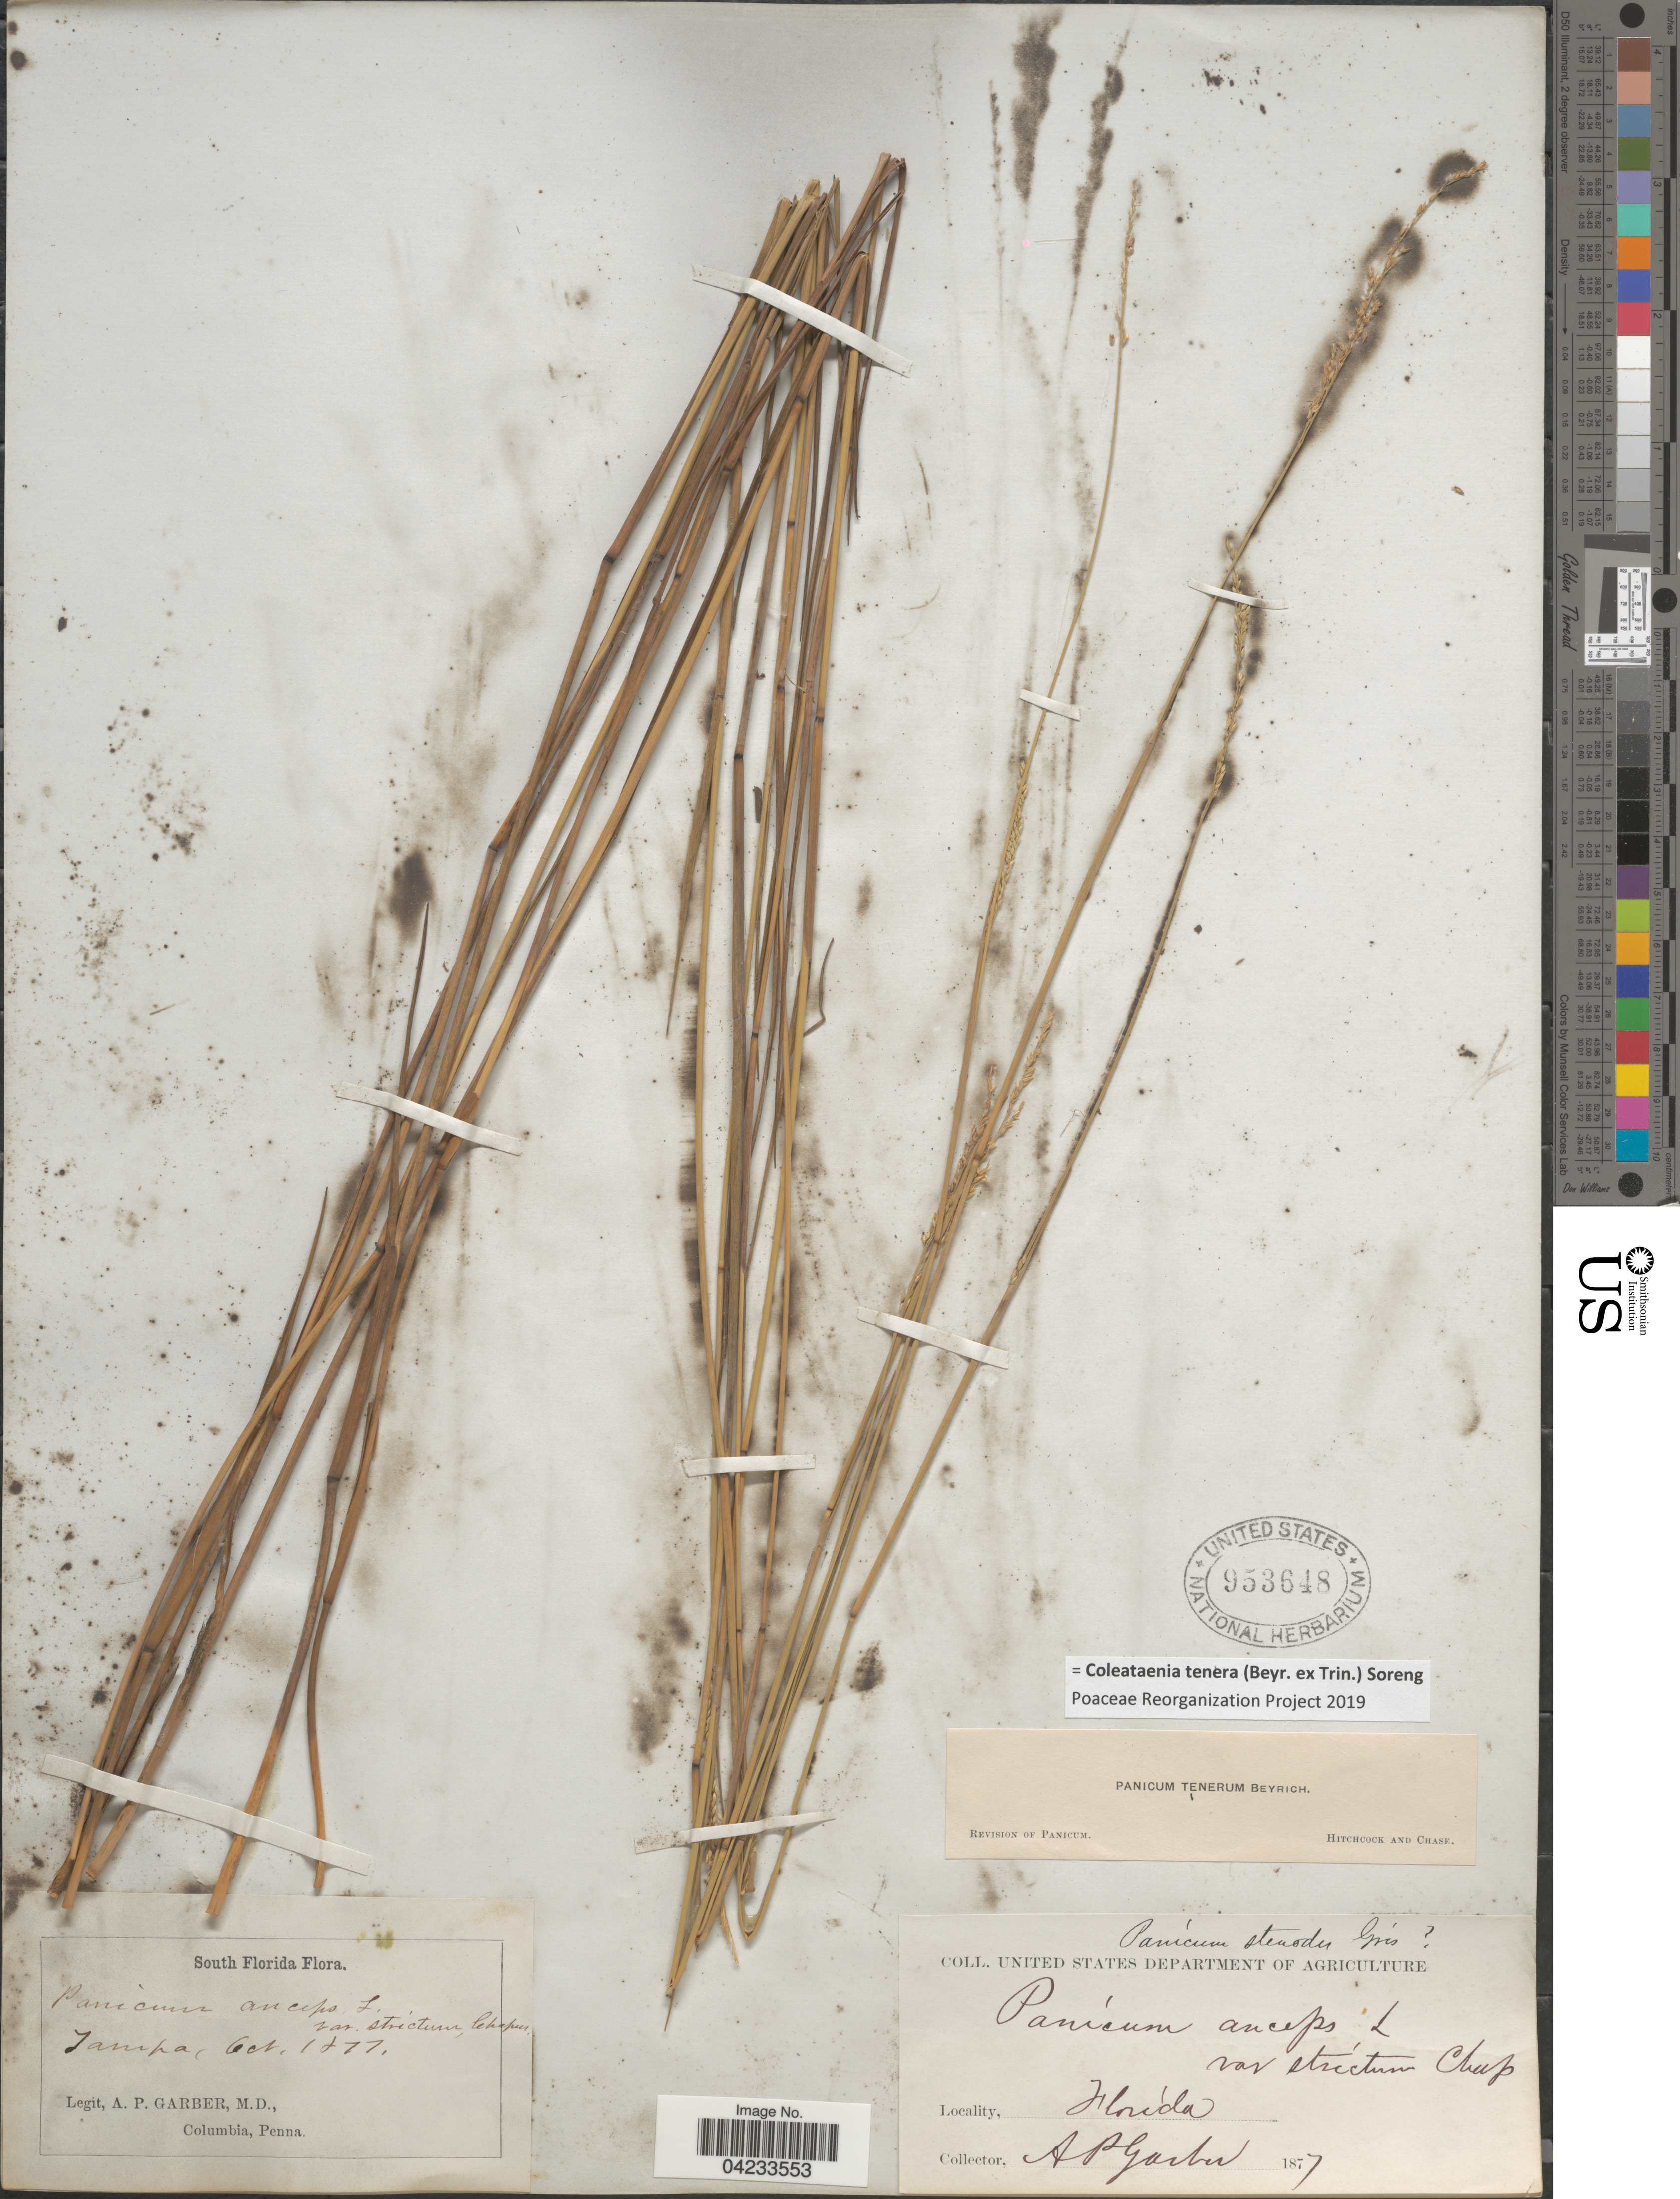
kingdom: Plantae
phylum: Tracheophyta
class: Liliopsida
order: Poales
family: Poaceae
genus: Coleataenia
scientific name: Coleataenia tenera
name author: (Beyr. ex Trin.) Soreng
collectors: A. P. Garber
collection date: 1877-10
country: United States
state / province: Florida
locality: South Florida. Tampa.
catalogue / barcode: US 953648